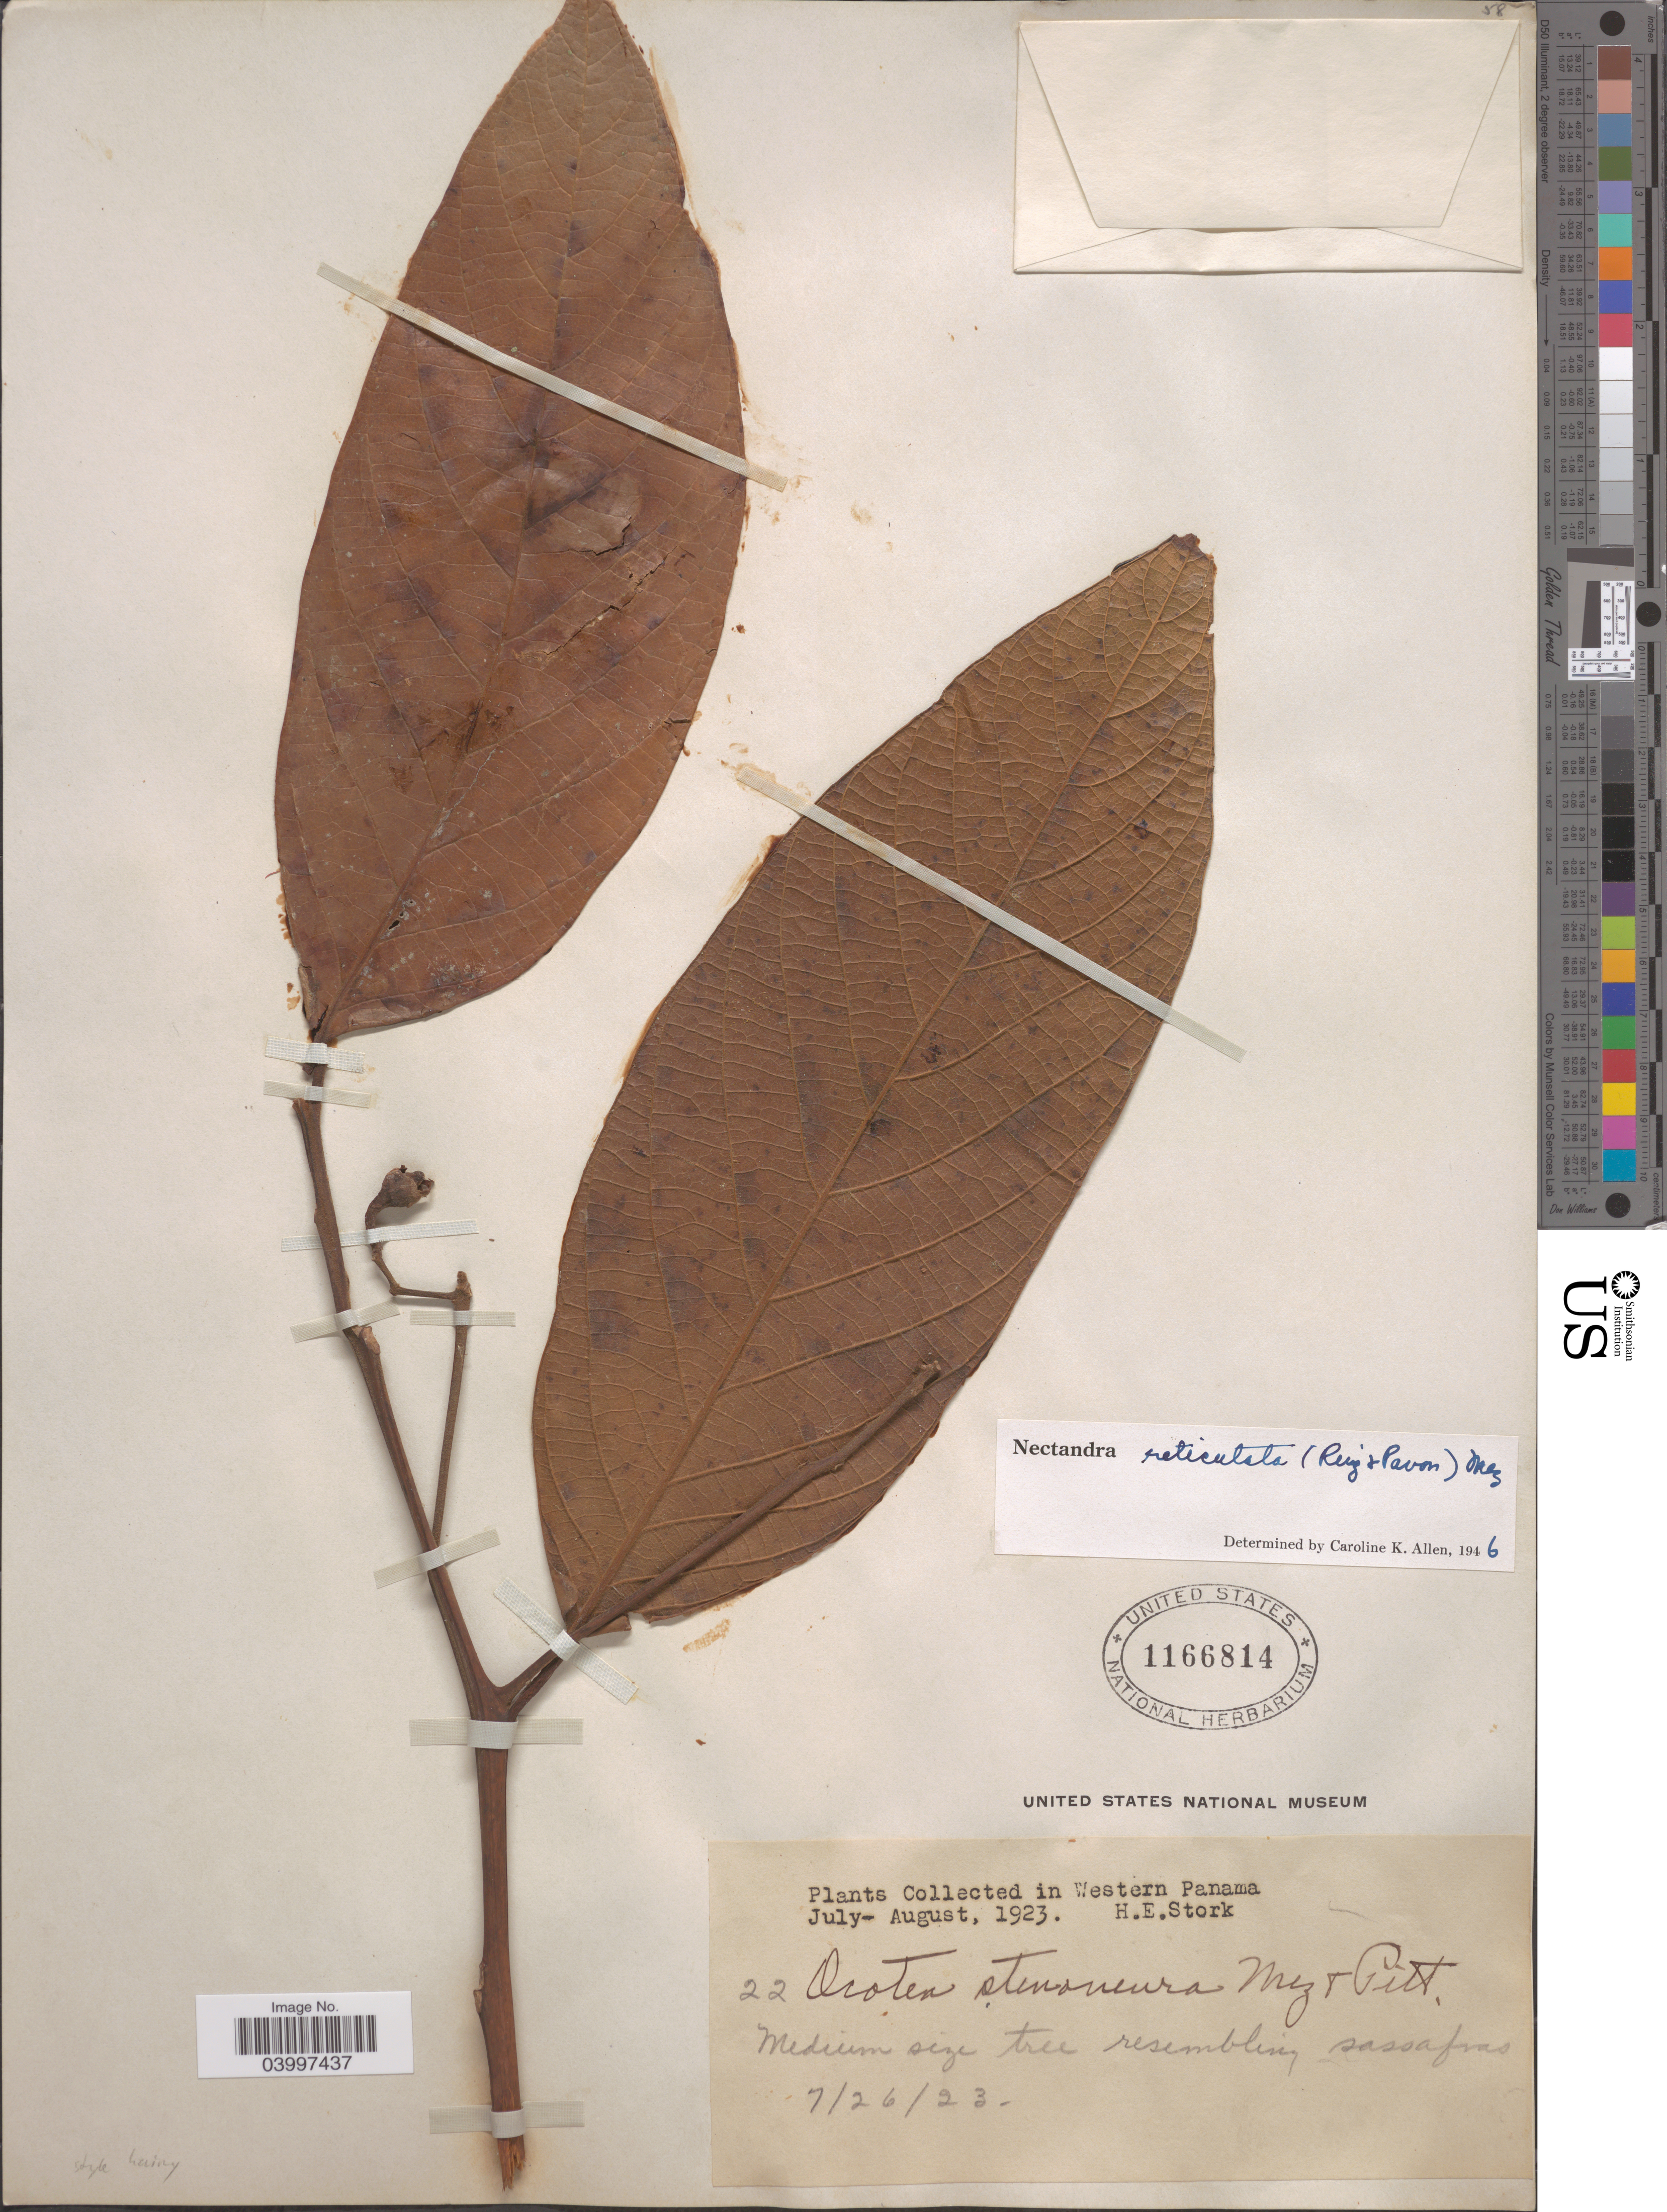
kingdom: Plantae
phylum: Tracheophyta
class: Magnoliopsida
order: Laurales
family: Lauraceae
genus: Nectandra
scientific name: Nectandra reticulata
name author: (Ruiz & Pav.) Mez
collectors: H. E. Stork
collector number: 22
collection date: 1923-07-26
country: Panama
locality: Western Panama.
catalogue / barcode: US 1166814